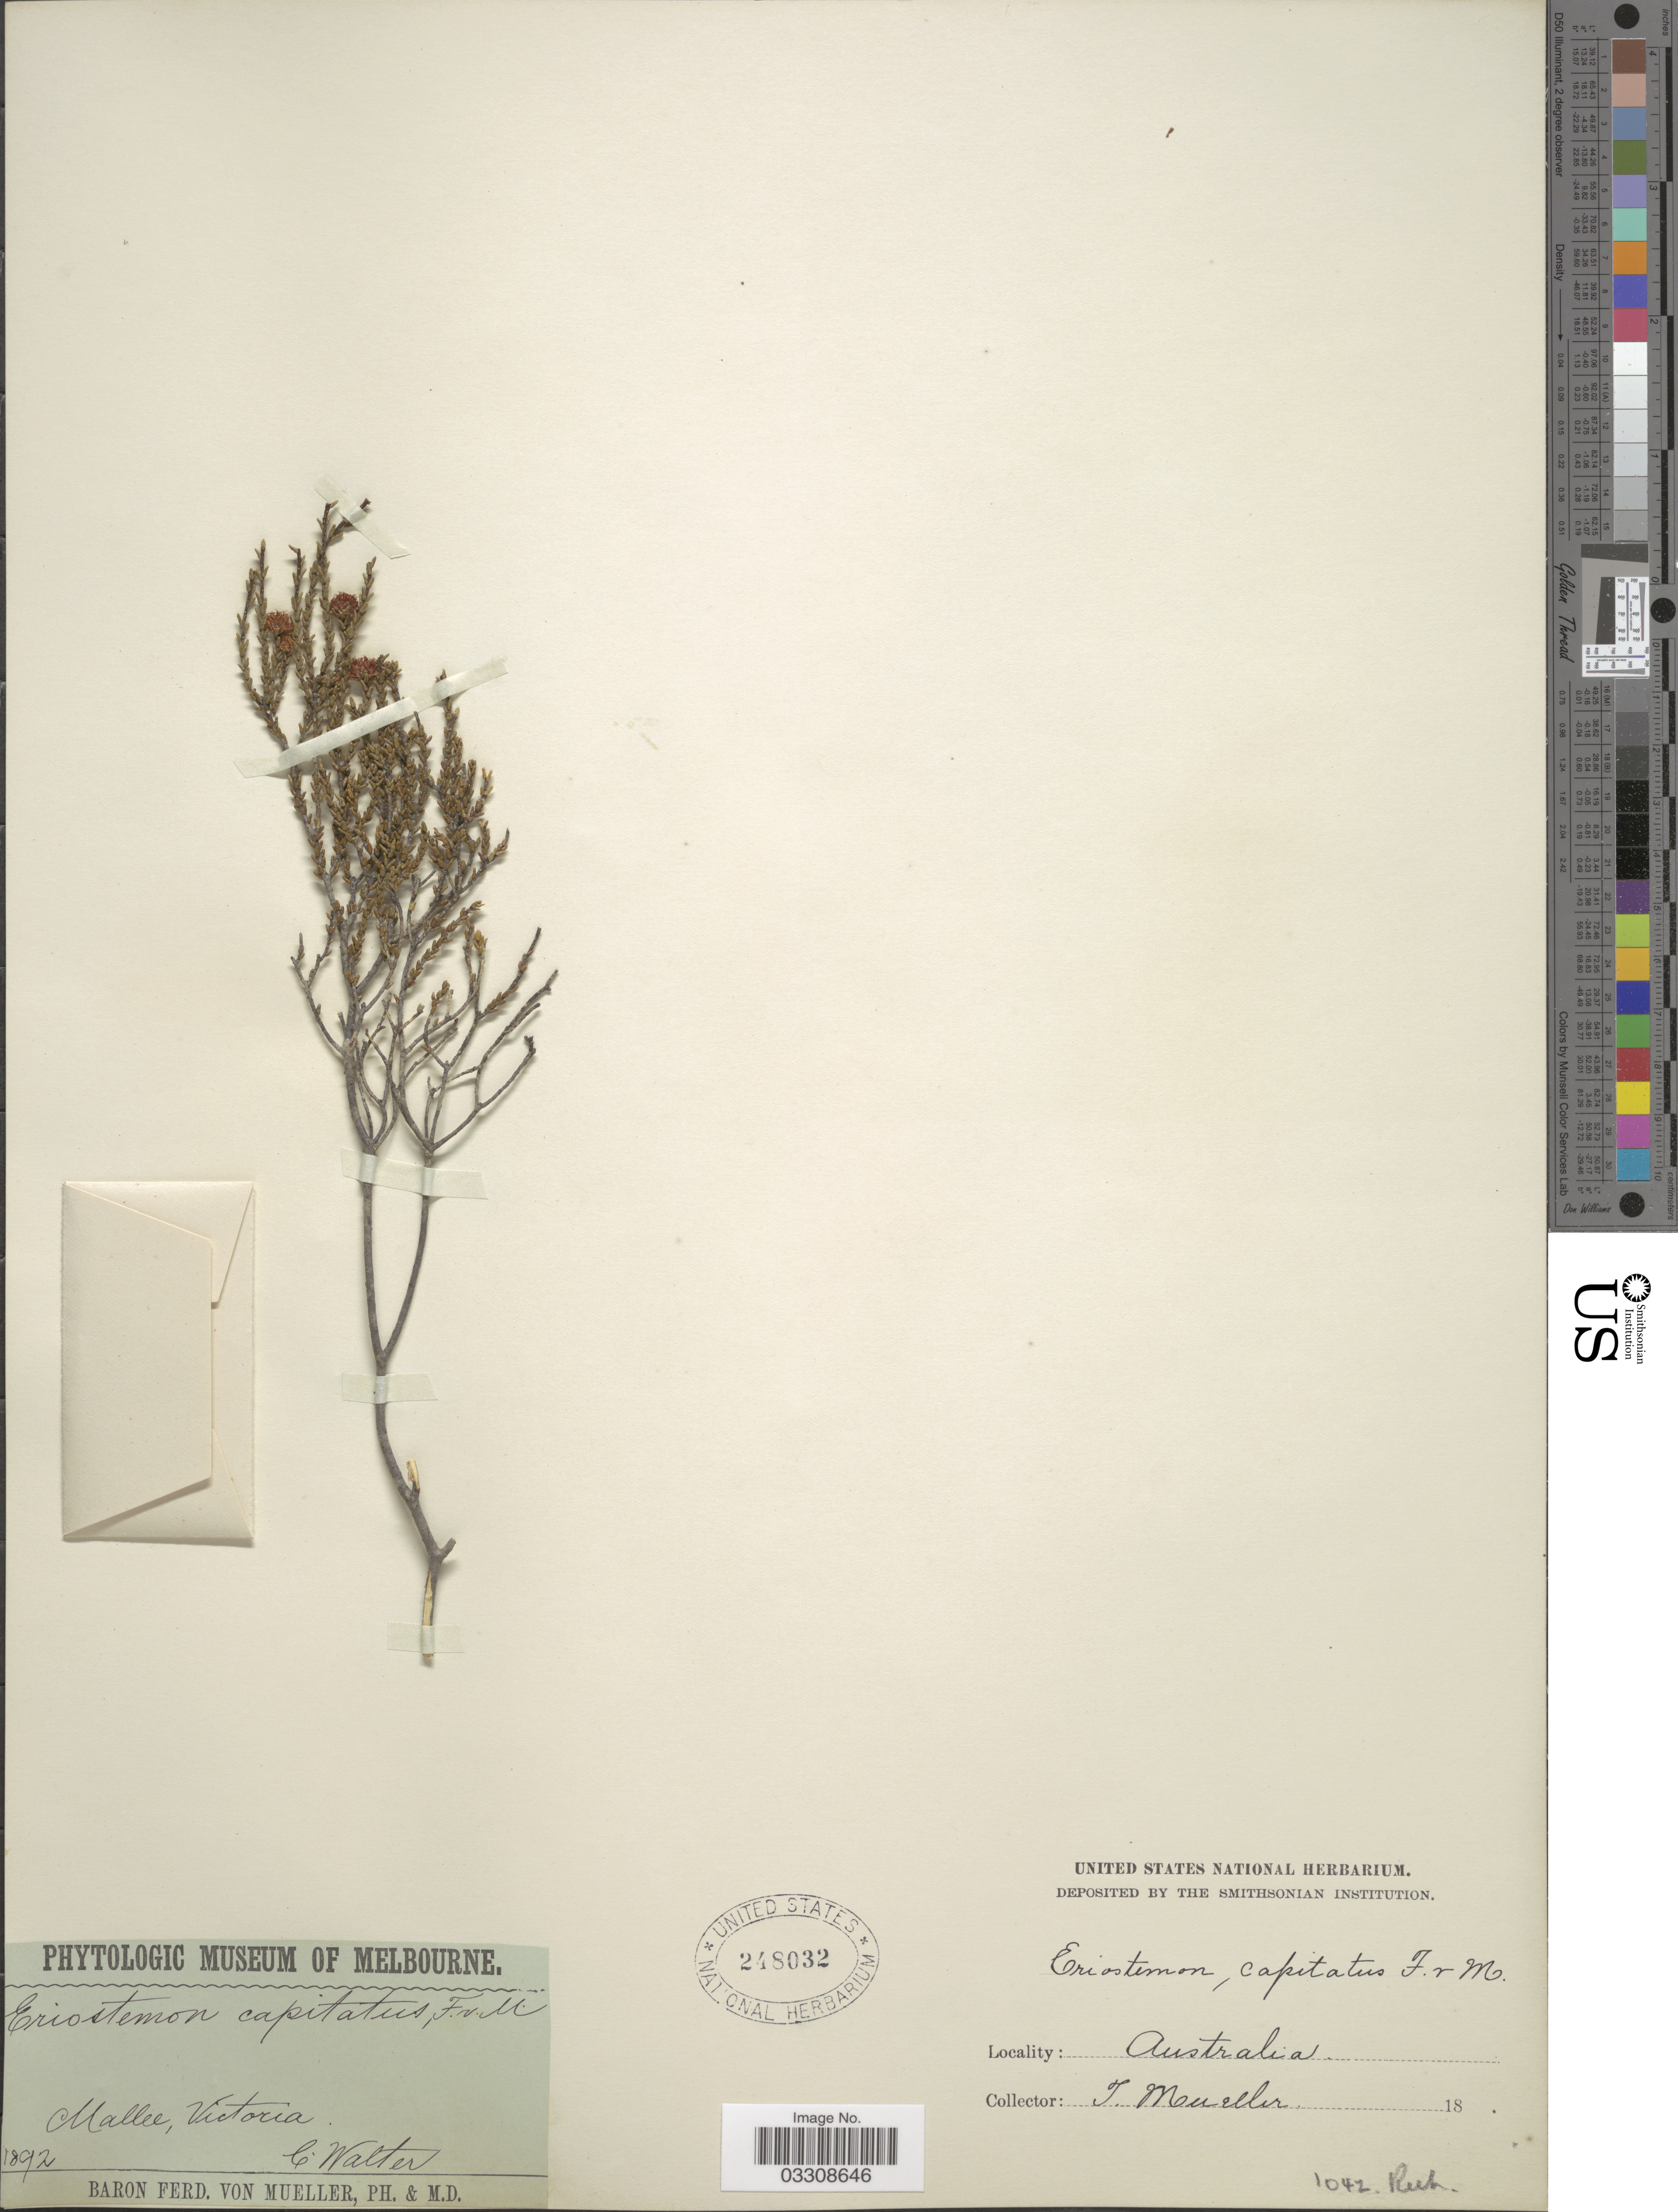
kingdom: Plantae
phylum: Tracheophyta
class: Magnoliopsida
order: Sapindales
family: Rutaceae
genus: Eriostemon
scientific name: Eriostemon capitatus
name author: F. Muell.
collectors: C. Walter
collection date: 1892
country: Australia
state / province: Victoria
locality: Mallee, Victoria.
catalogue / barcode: US 248032